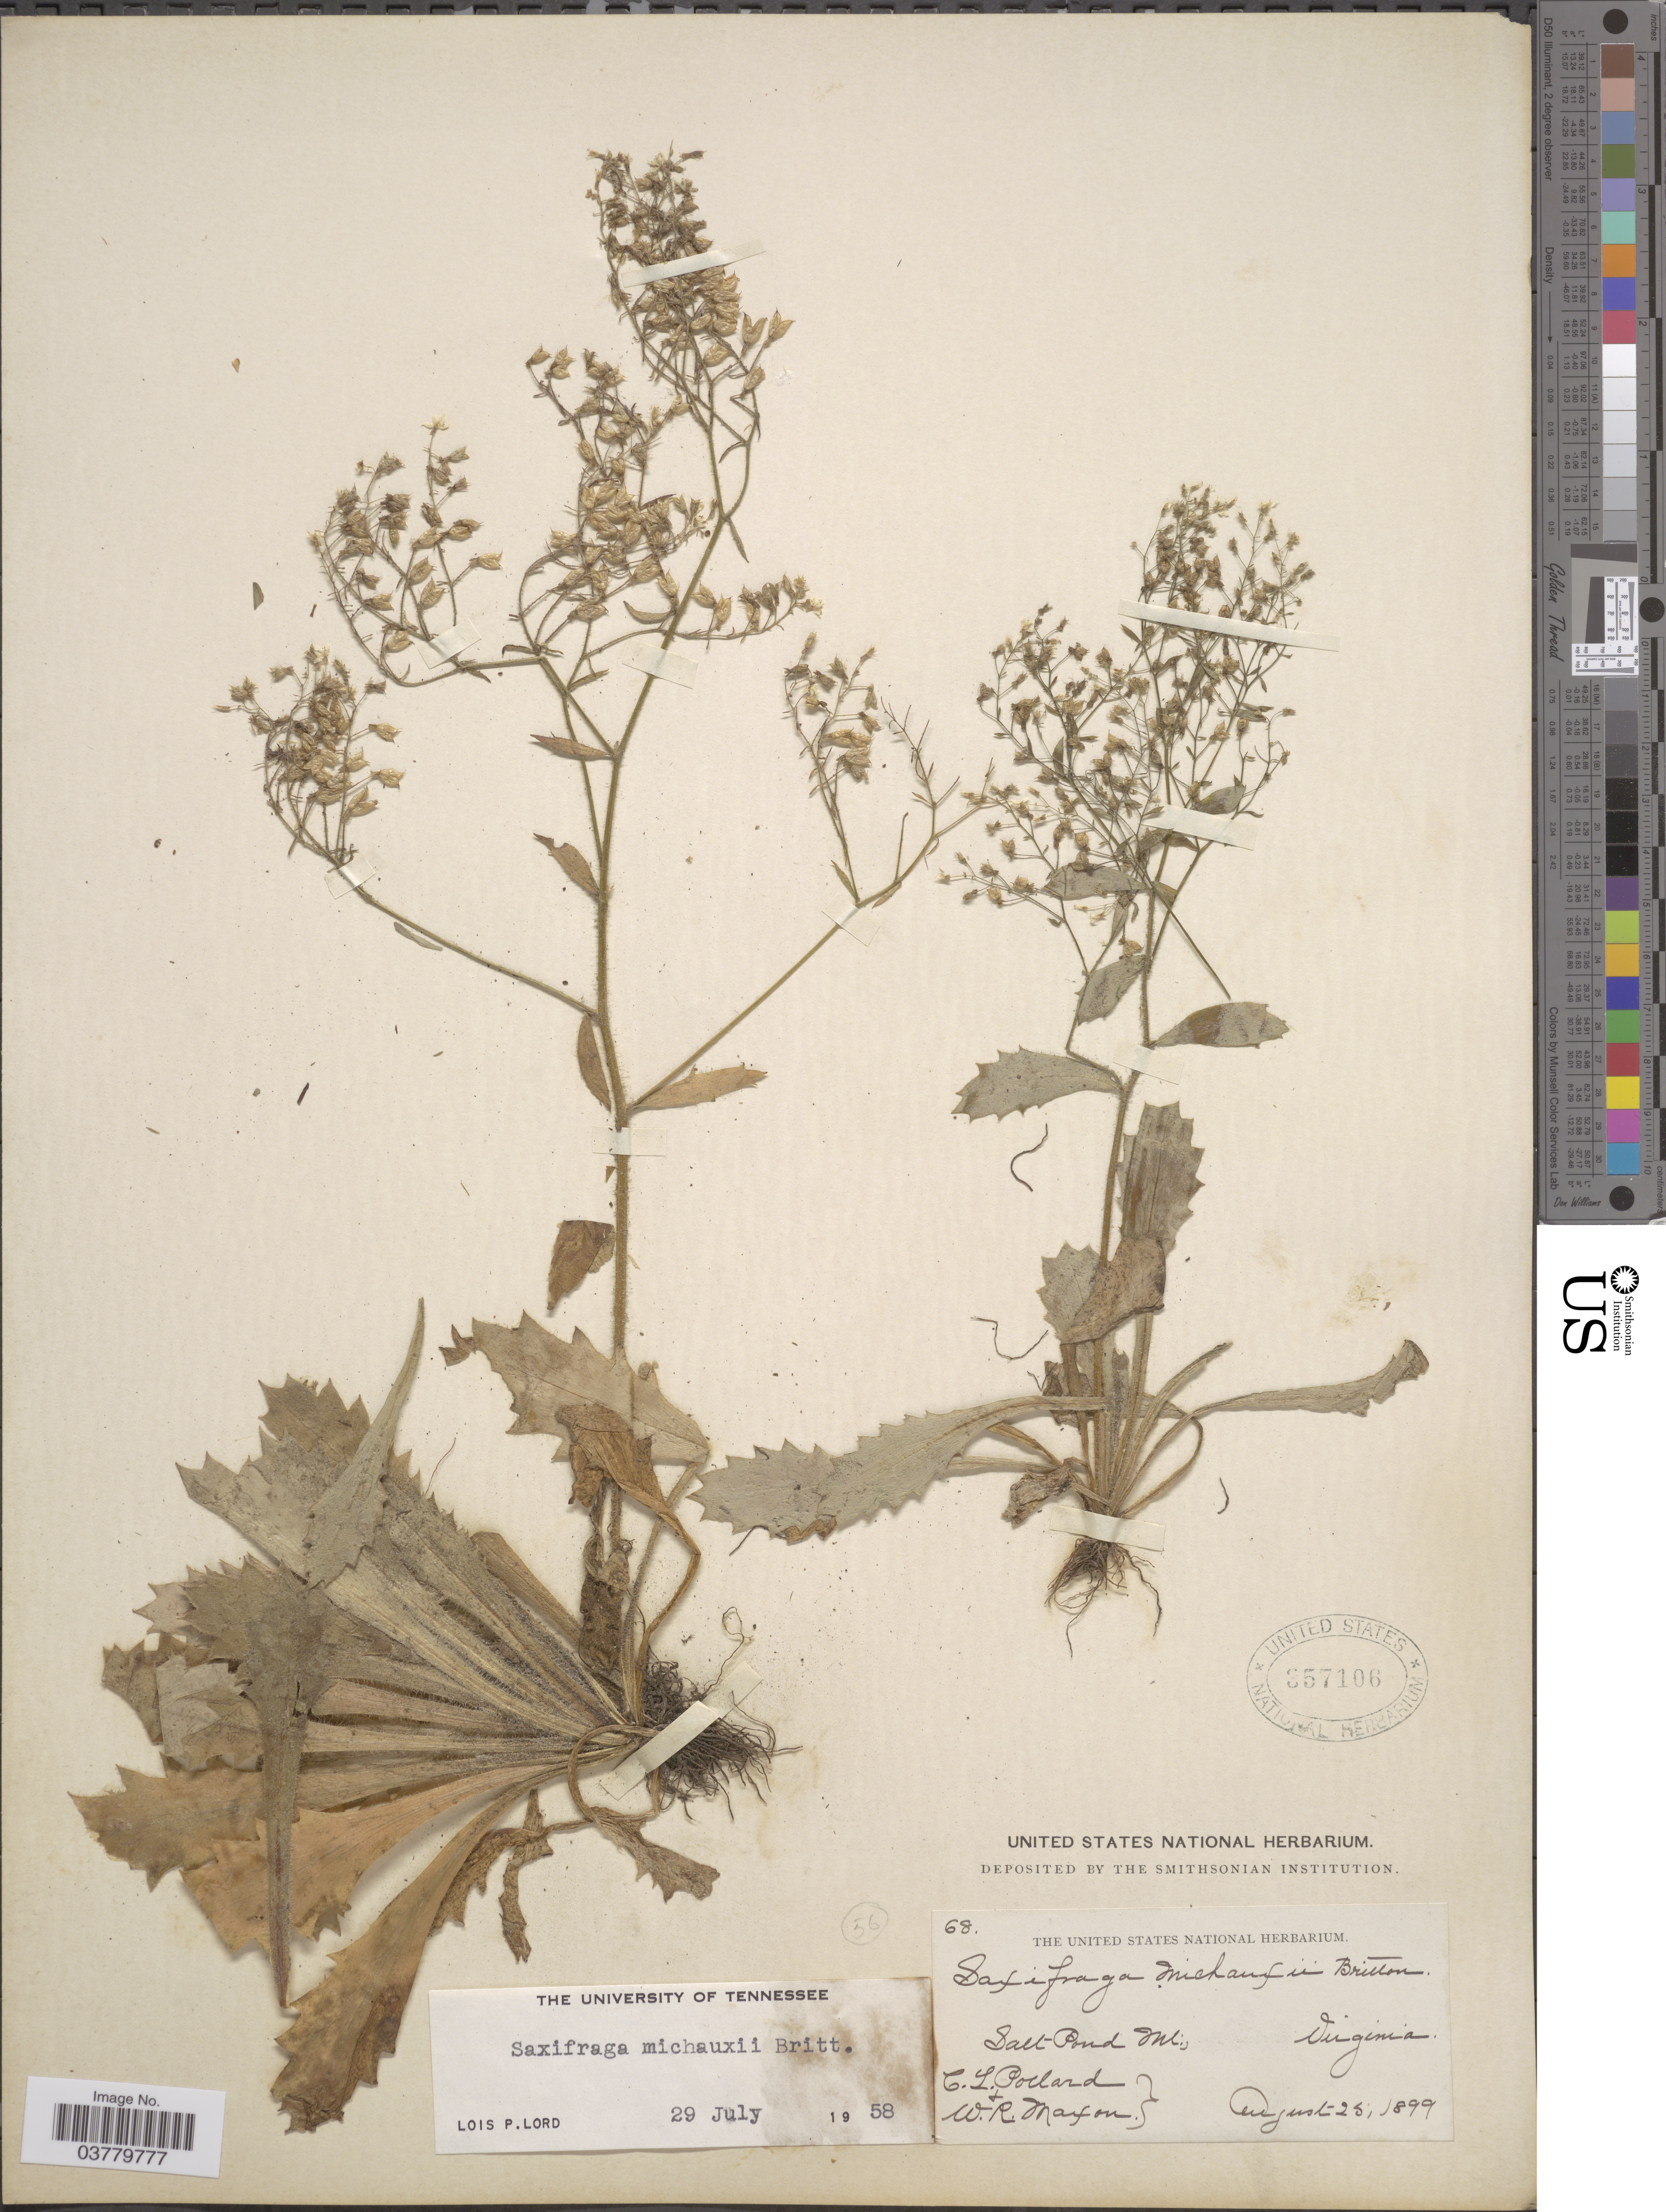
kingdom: Plantae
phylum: Tracheophyta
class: Magnoliopsida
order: Saxifragales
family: Saxifragaceae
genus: Micranthes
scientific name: Micranthes petiolaris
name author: (Raf.) Bush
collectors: C. L. Pollard & W. R. Maxon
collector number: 68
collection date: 1899-08-25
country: United States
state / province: Virginia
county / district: Giles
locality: Salt Pond Mt.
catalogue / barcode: US 357106